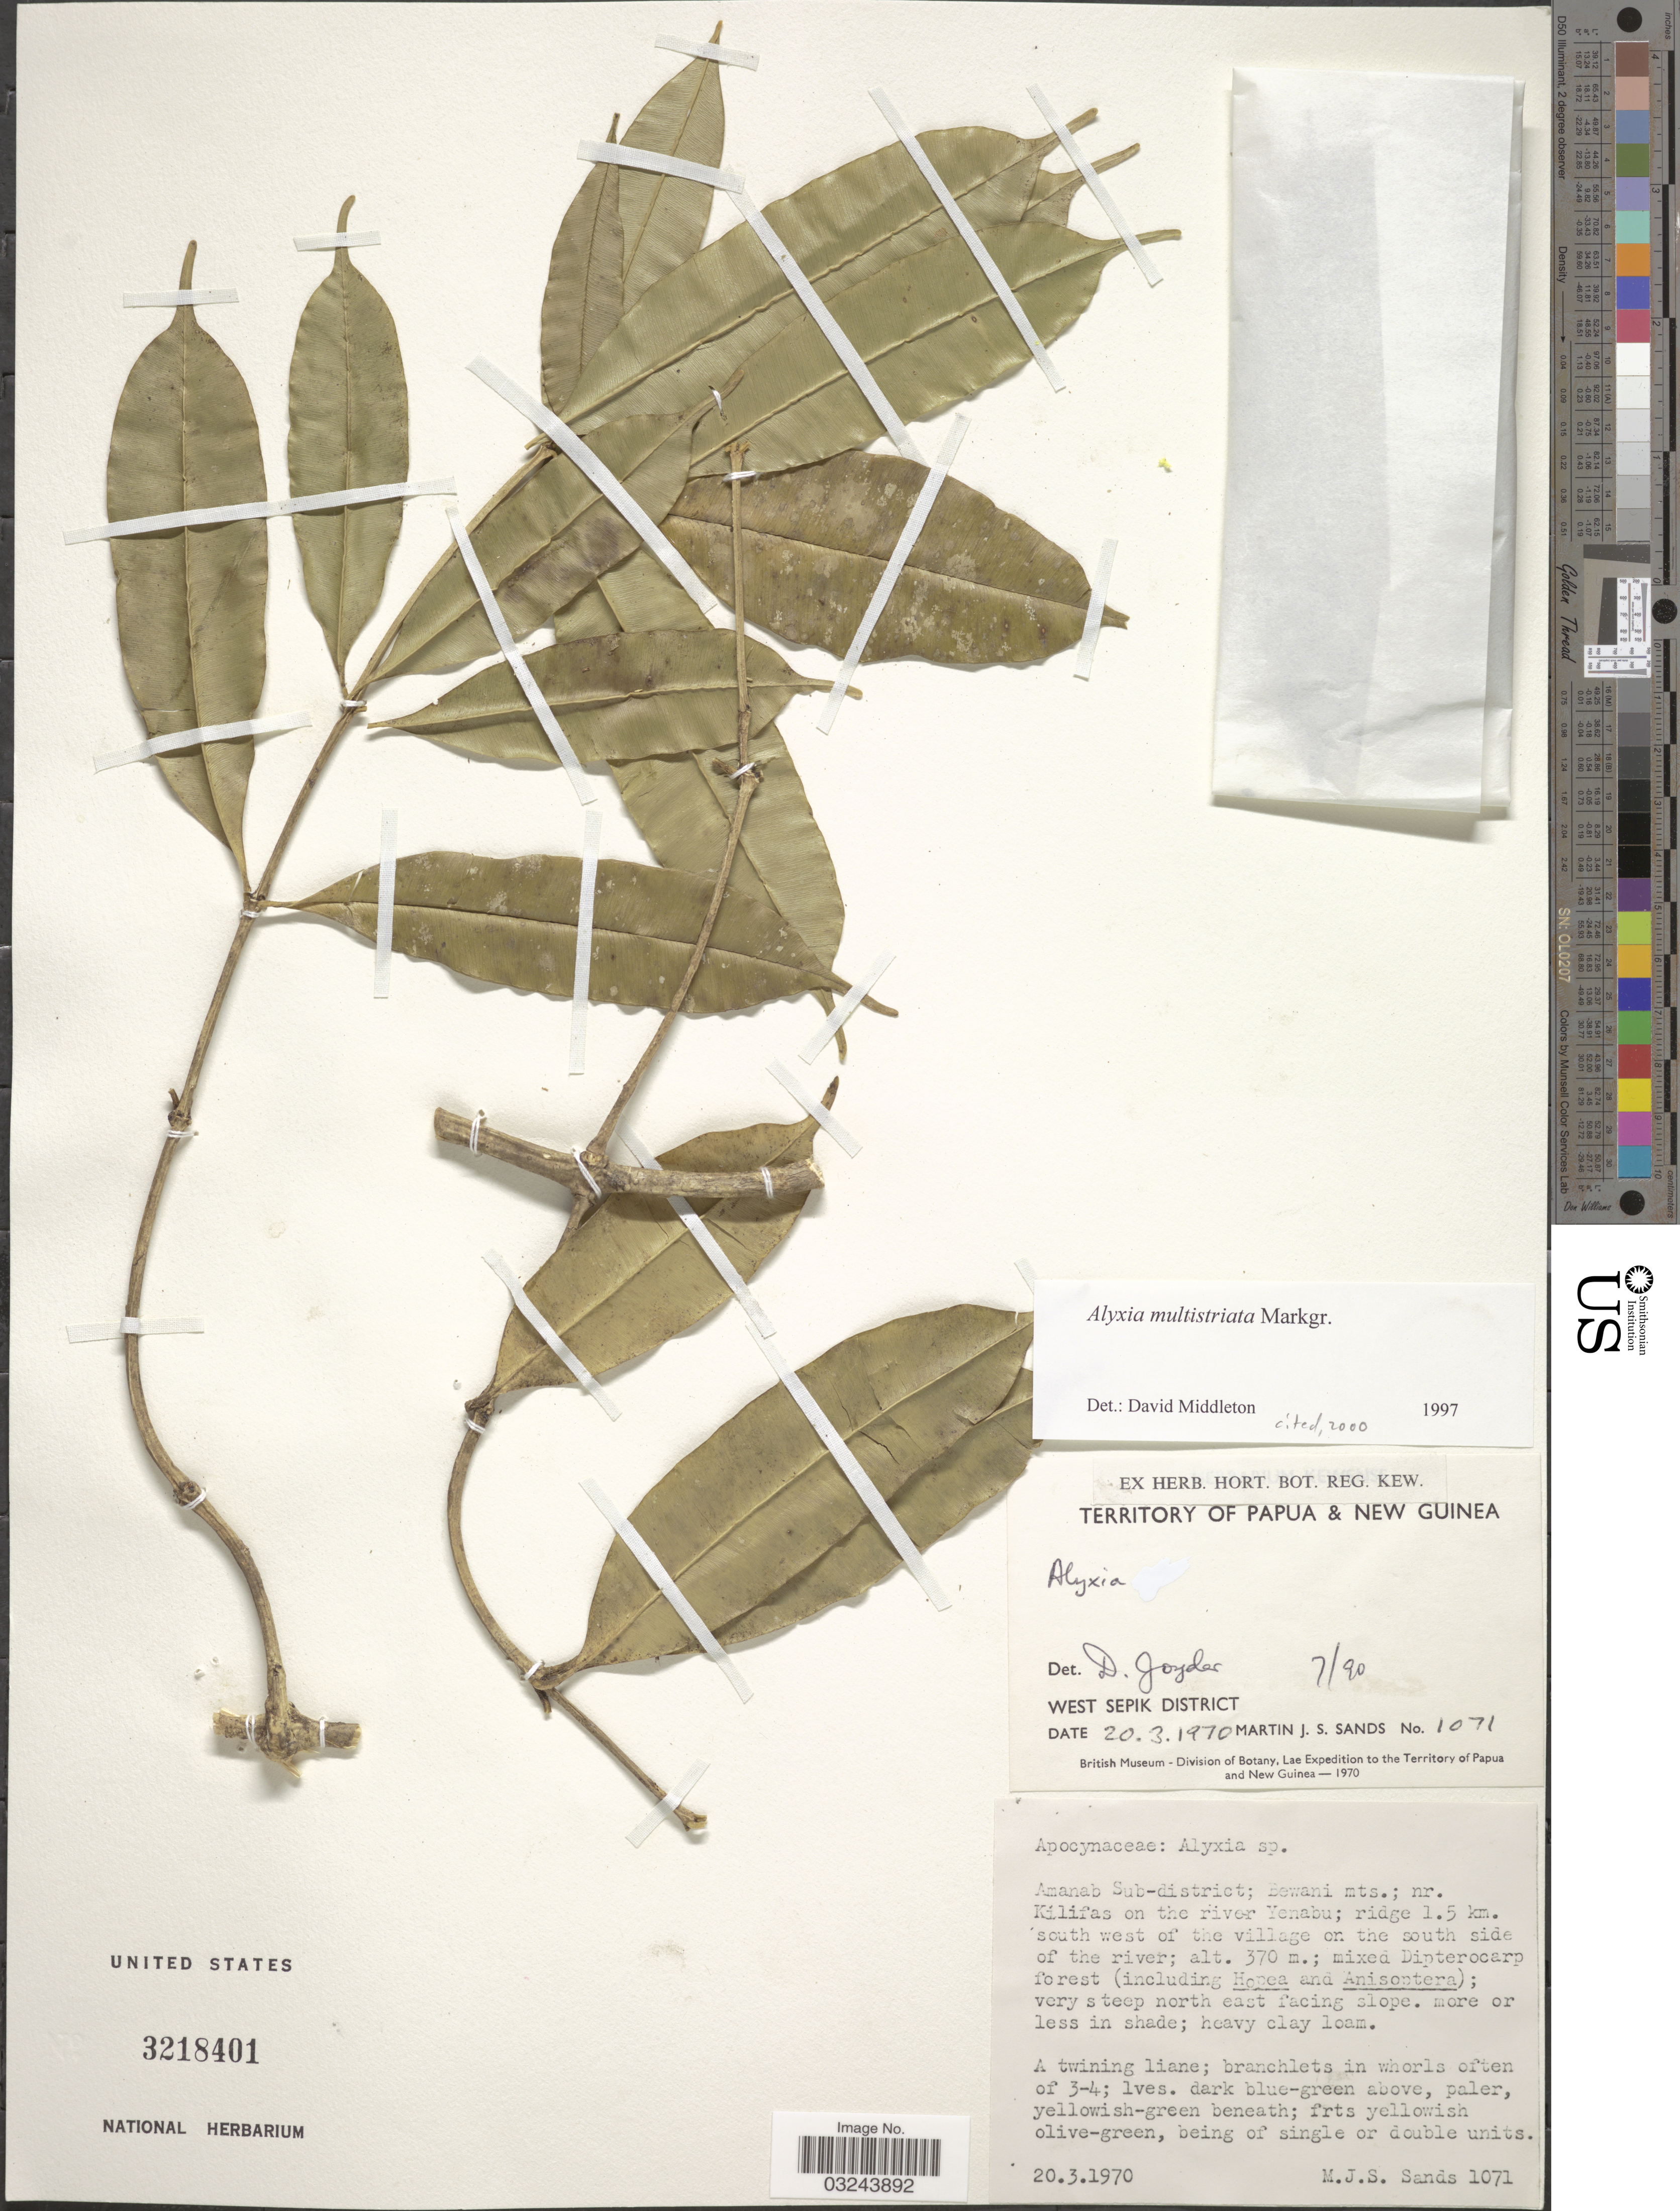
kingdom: Plantae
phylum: Tracheophyta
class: Magnoliopsida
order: Gentianales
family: Apocynaceae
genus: Alyxia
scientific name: Alyxia multistriata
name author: Markgr.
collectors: M. Sands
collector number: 1071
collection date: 1970-03-20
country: Papua New Guinea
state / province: Sandaun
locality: Territory of Papua & New Guinea. Amanab Sub-district; Bewani mts.; nr. Kilifas on the river Yenabu; ridge 1.5 km. south west of the village on the south side of the river. West Sepik District.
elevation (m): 370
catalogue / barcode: US 3218401